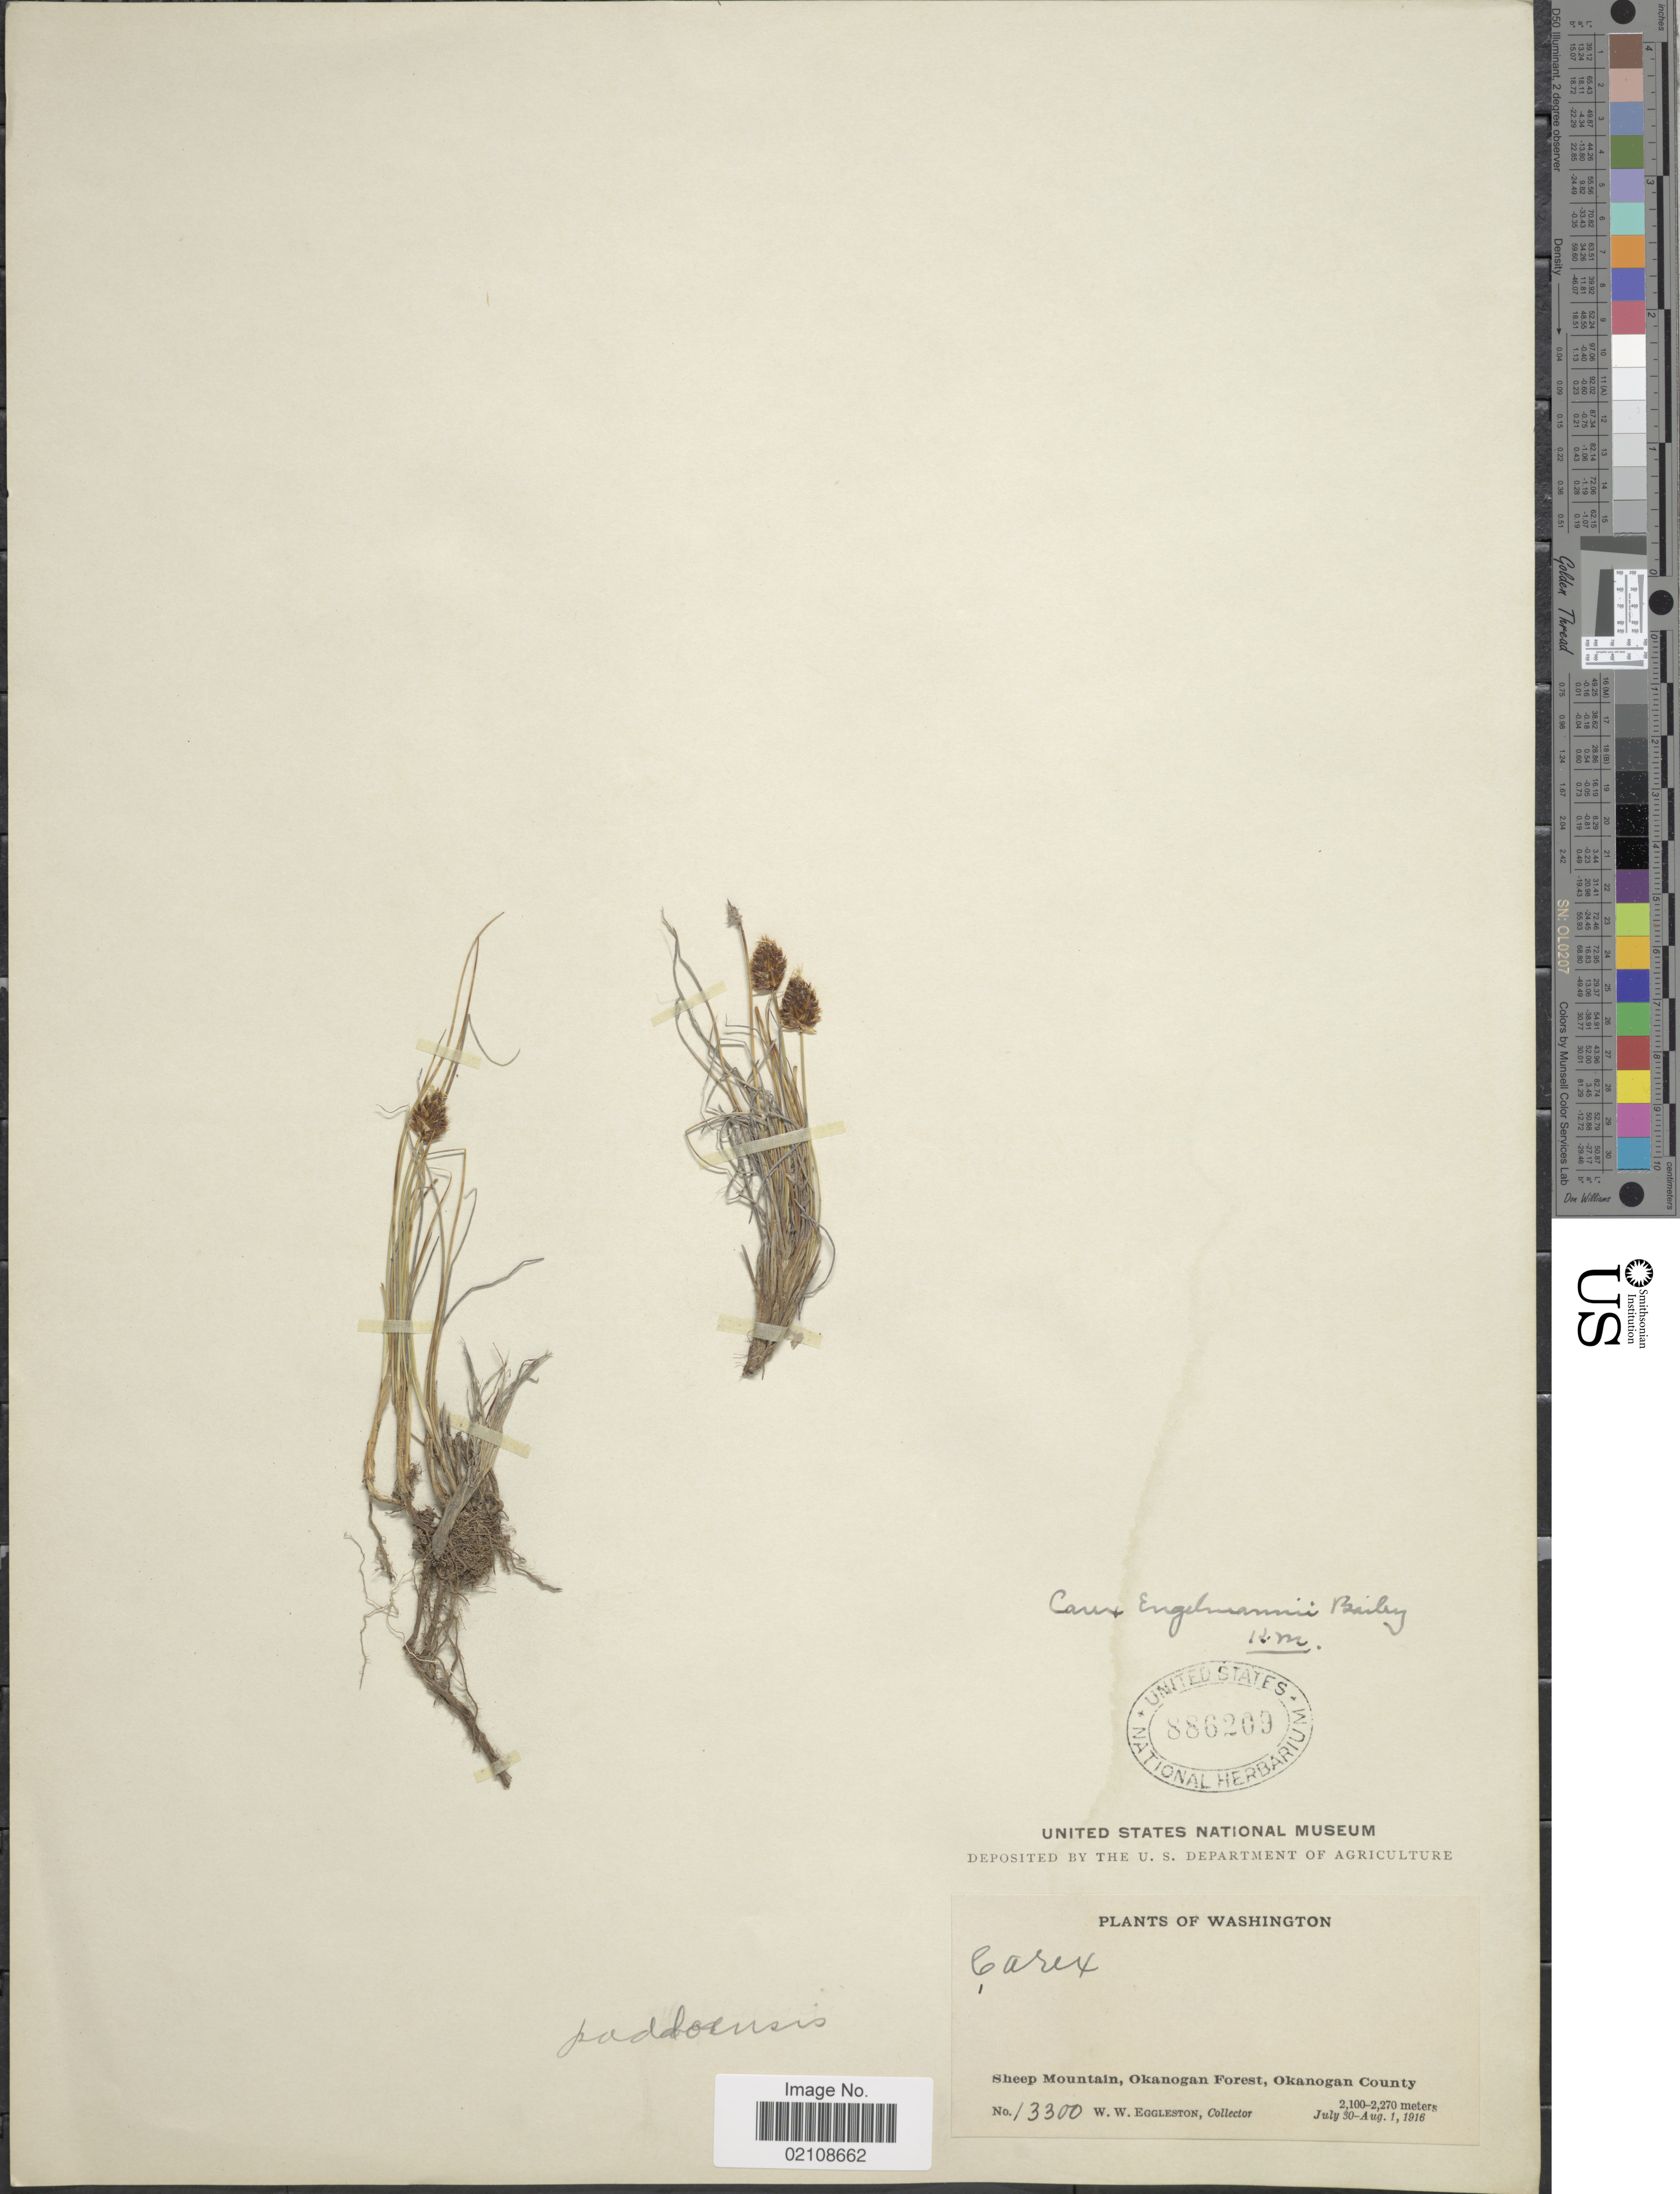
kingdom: Plantae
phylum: Tracheophyta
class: Liliopsida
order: Poales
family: Cyperaceae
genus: Carex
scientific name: Carex engelmannii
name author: L.H. Bailey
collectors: W. W. Eggleston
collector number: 13300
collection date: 1916-07-30/1916-08-01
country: United States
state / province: Washington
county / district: Okanogan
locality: Sheep Mountain, Okanogan Forest, Okanogan County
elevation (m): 2100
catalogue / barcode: US 886209